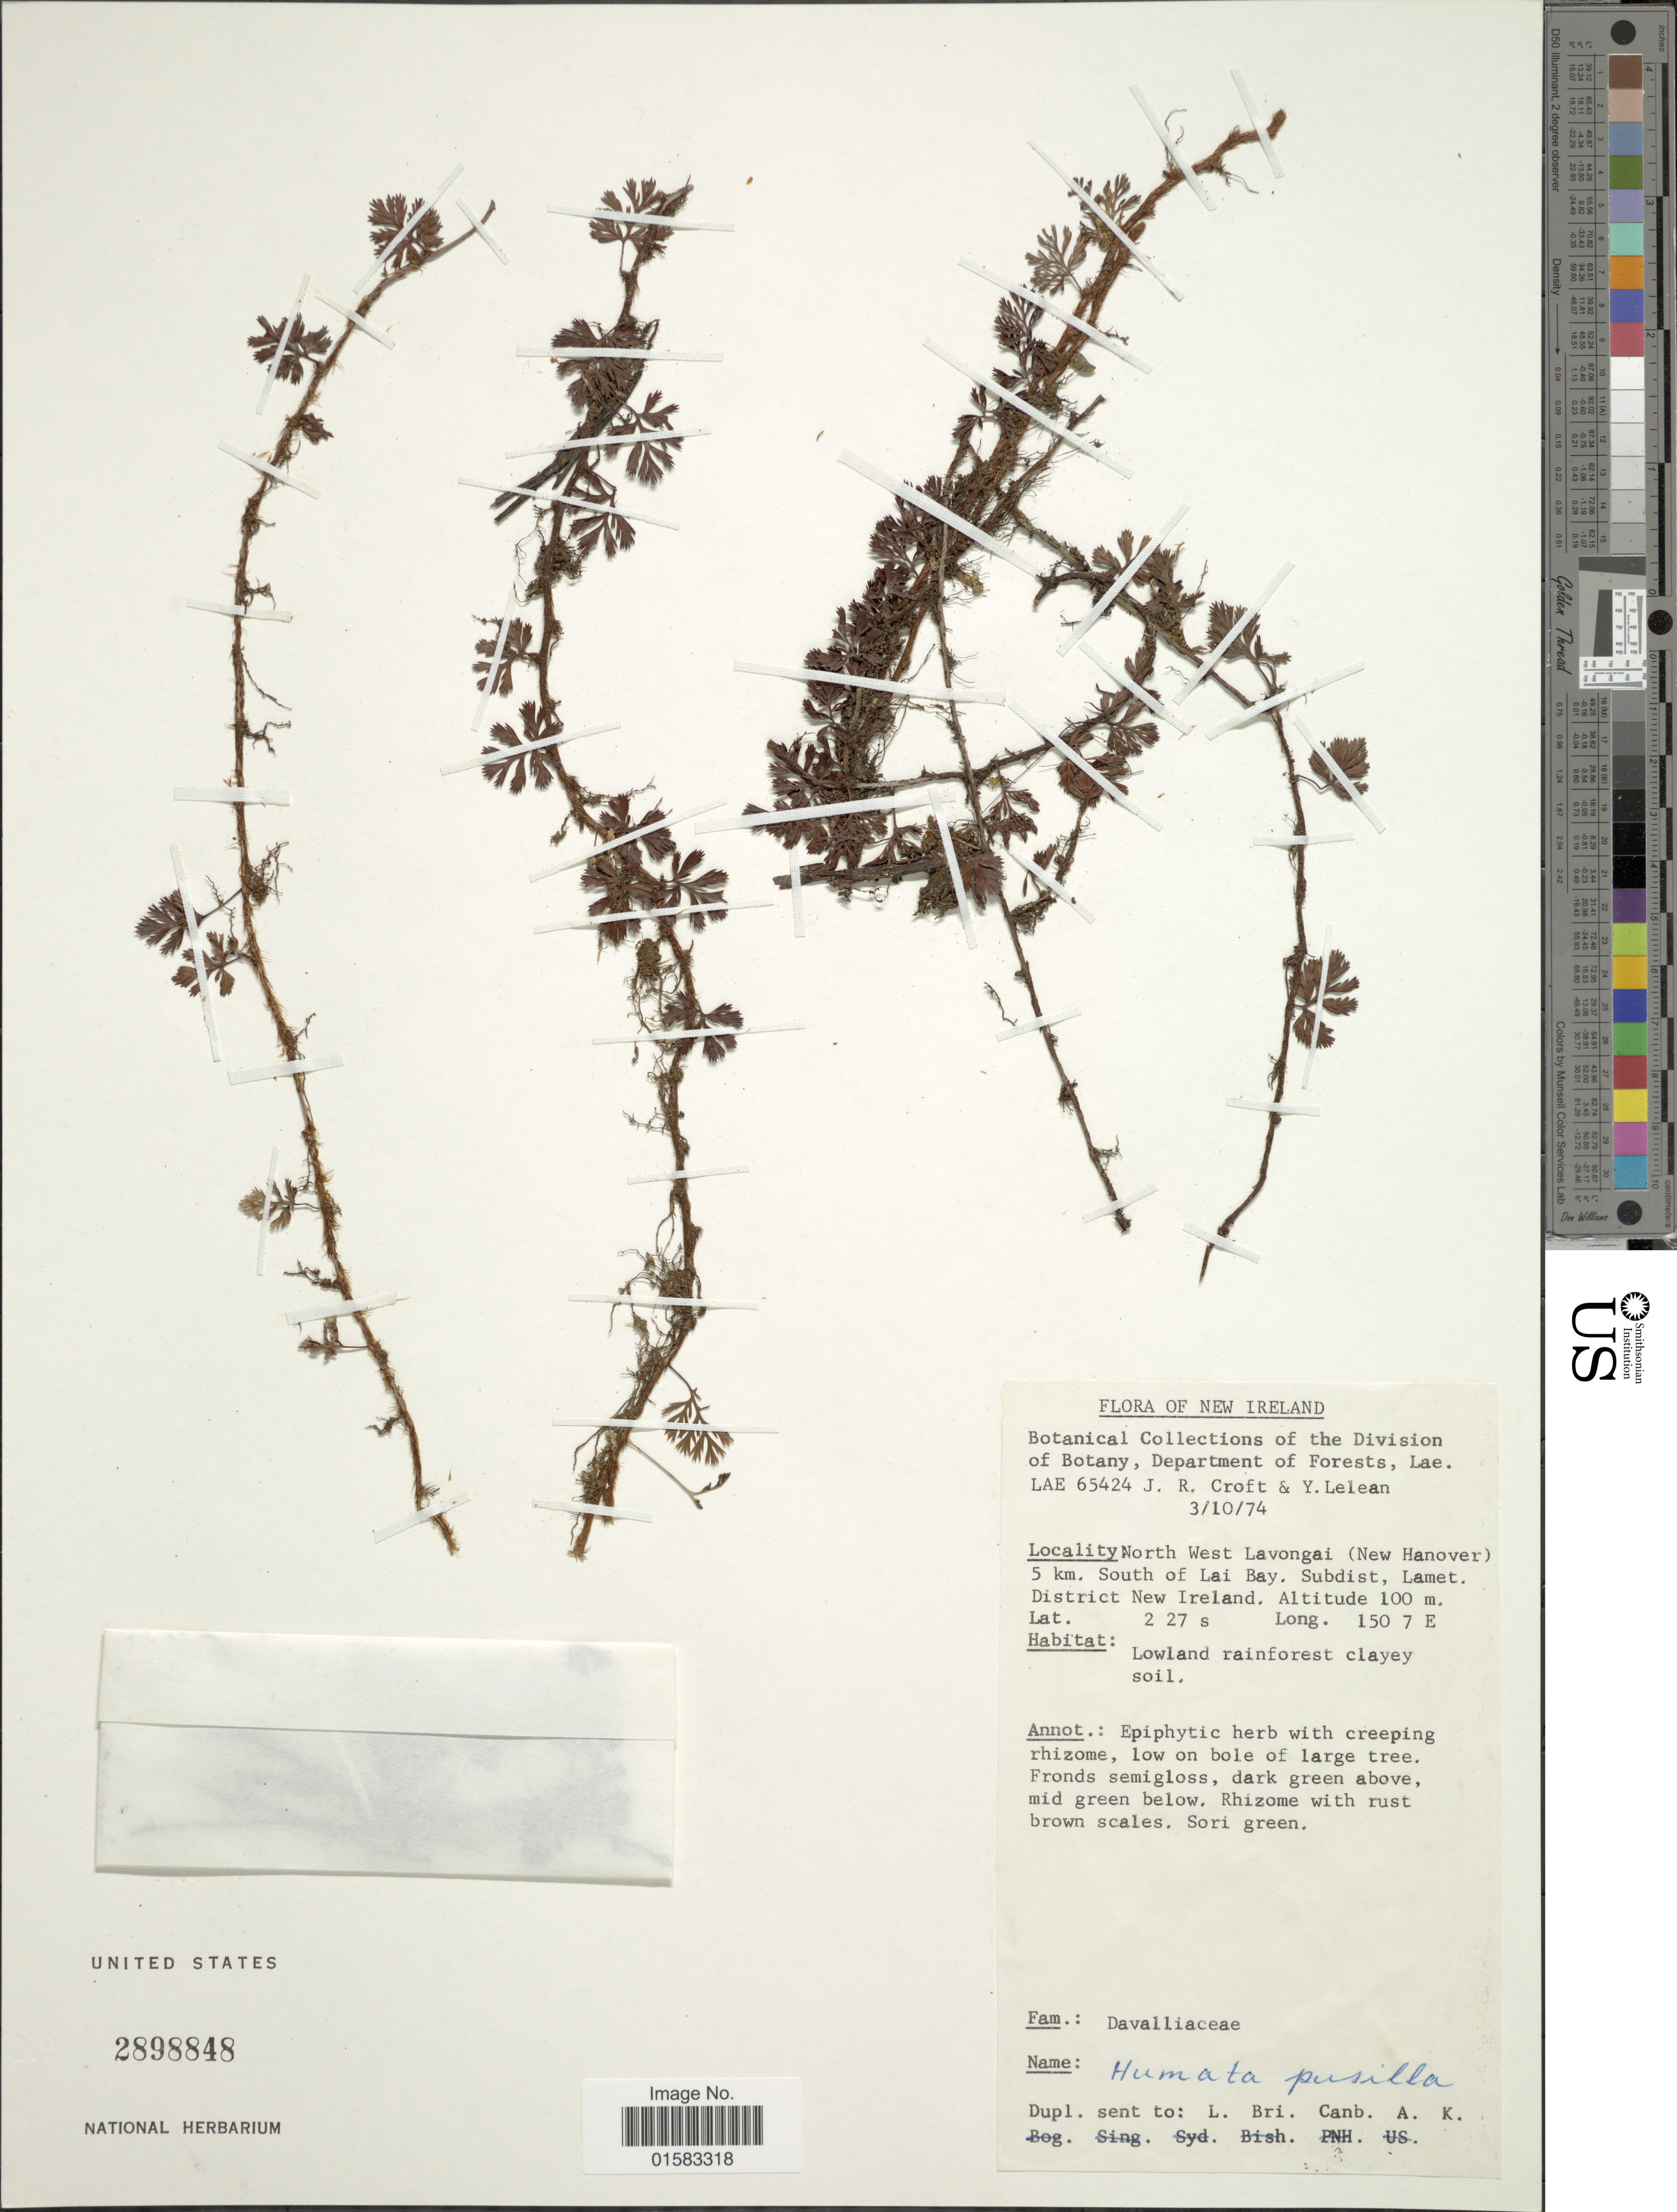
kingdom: Plantae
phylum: Tracheophyta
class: Polypodiopsida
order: Polypodiales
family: Davalliaceae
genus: Davallia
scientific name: Davallia repens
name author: (L. f.) Kuhn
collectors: J. R. Croft & Y. Lelean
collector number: LAE 65424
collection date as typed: Transcribed d/m/y: 3/10/74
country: Papua New Guinea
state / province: New Ireland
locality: North West Lavongain (New Hanover), 5 km South of Lai Ray, Subdist Lamet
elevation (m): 100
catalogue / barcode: US 2898848